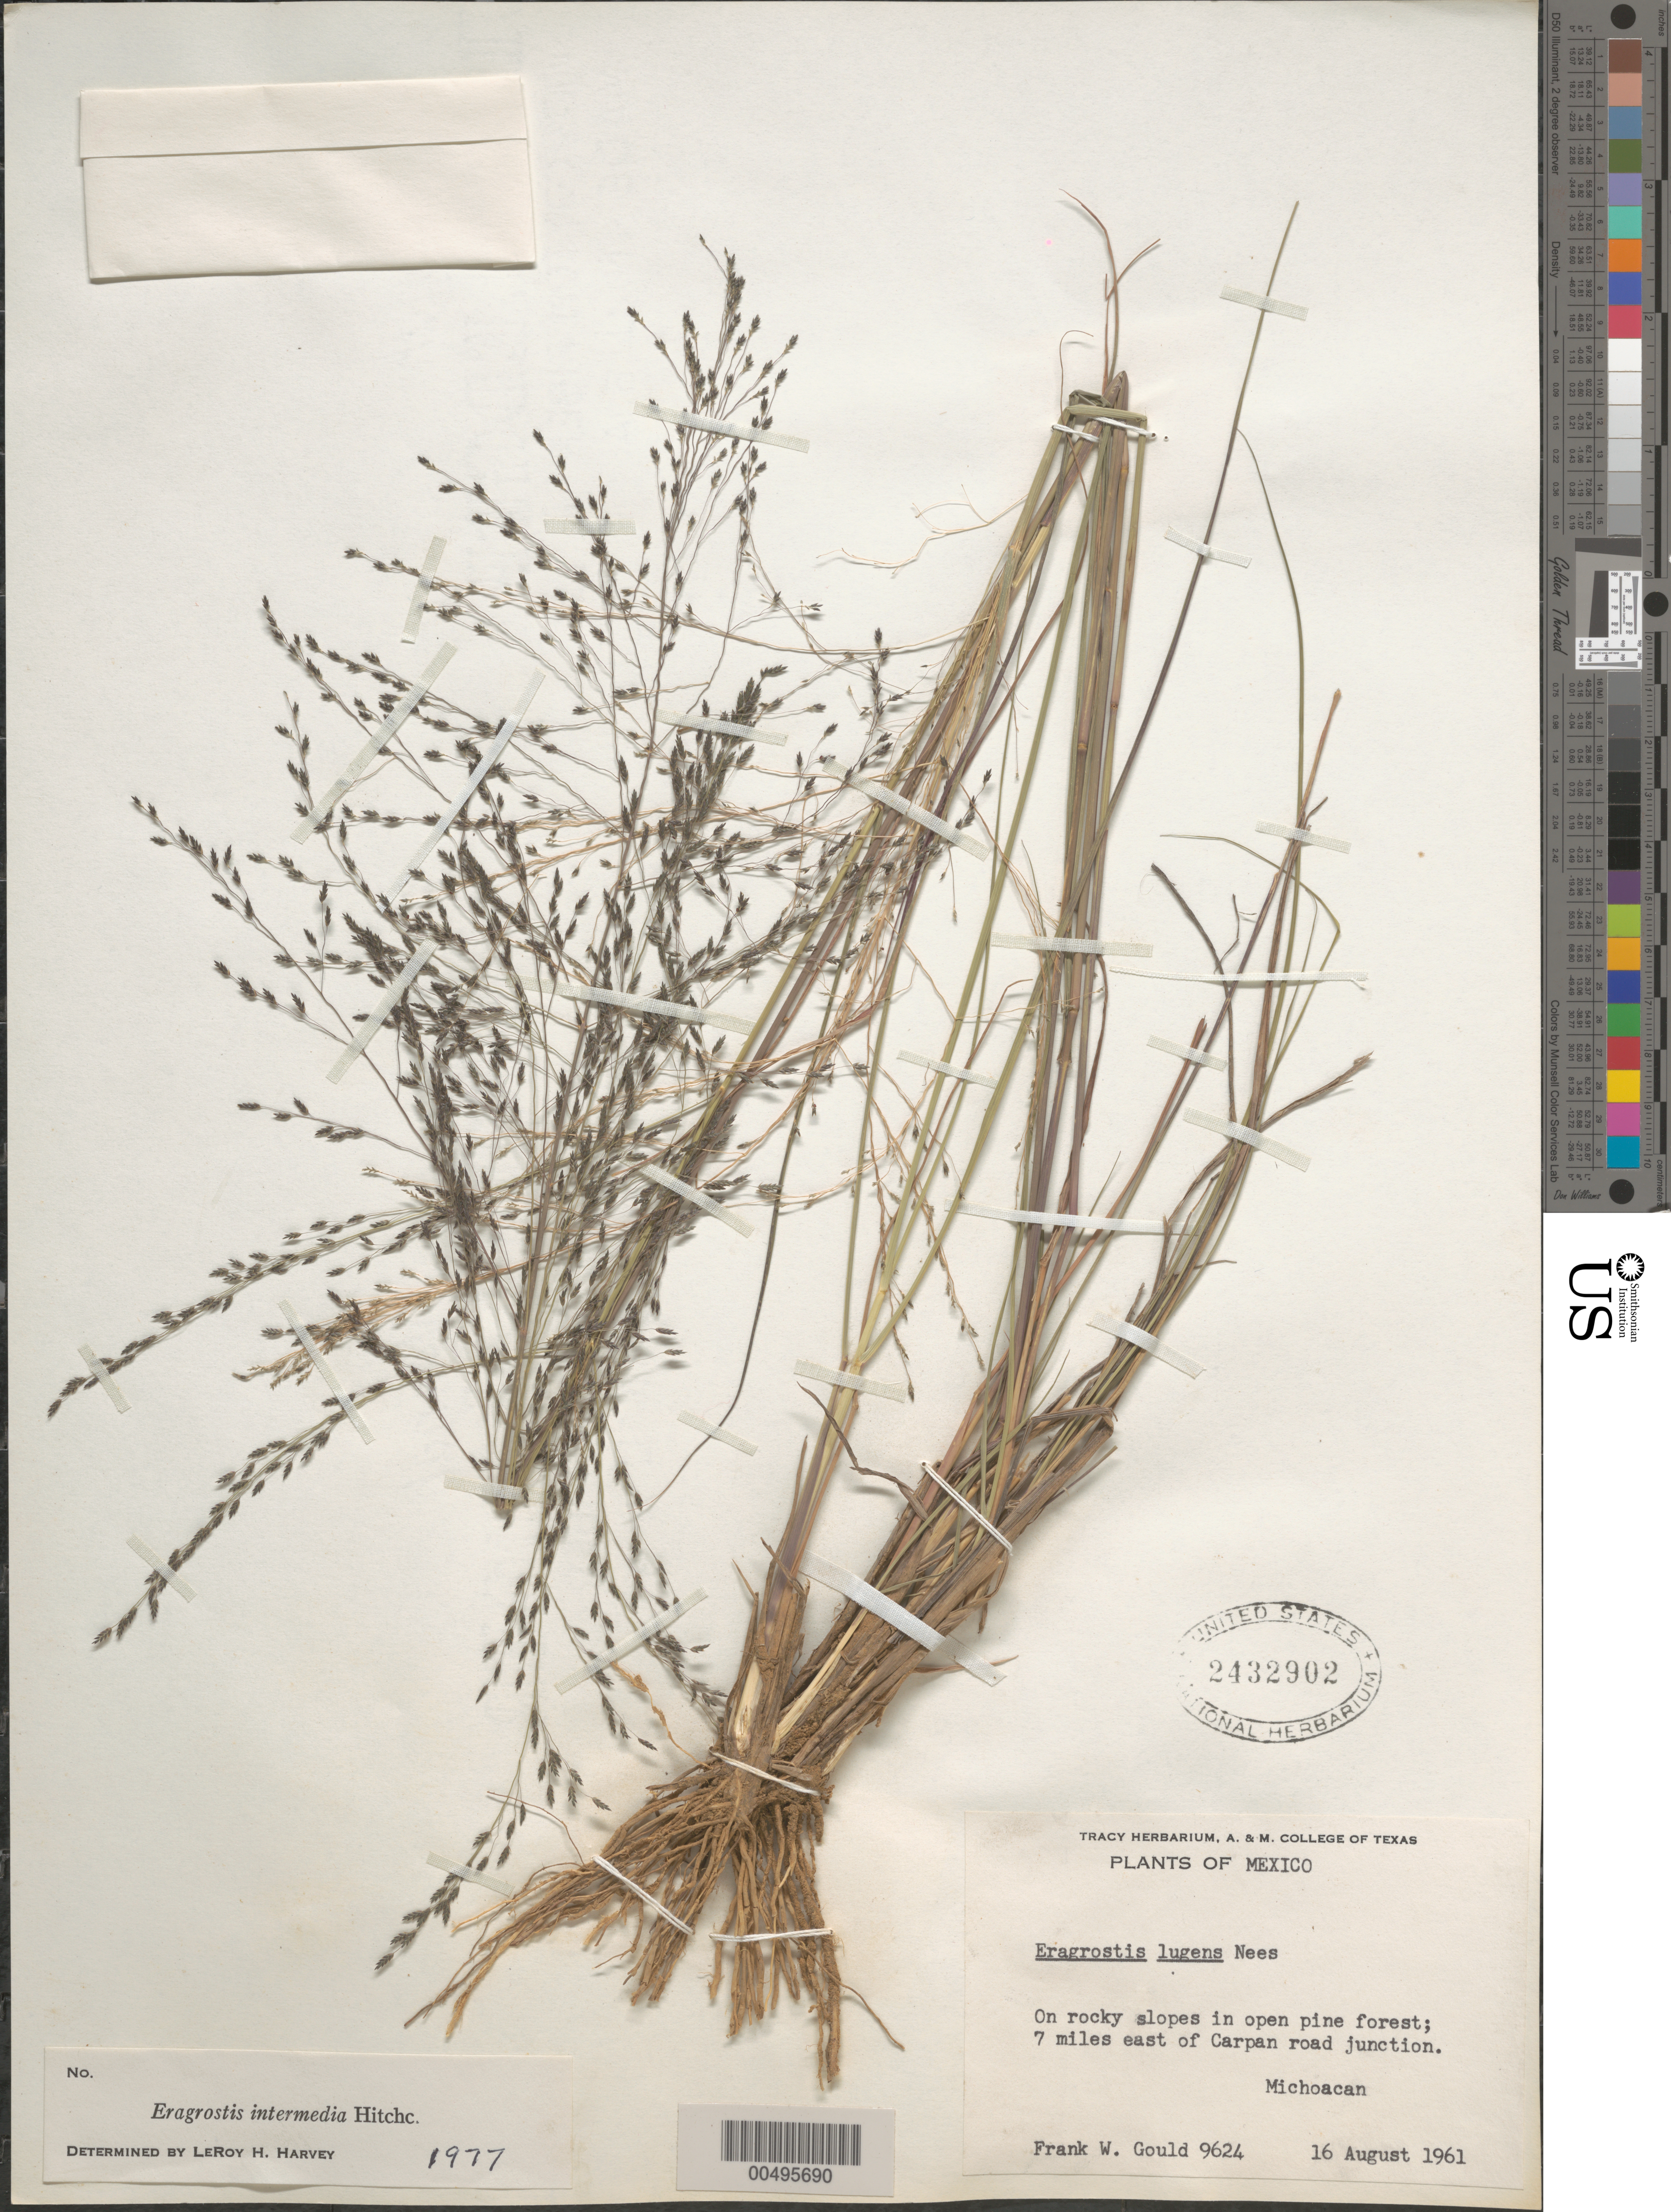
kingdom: Plantae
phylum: Tracheophyta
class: Liliopsida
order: Poales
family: Poaceae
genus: Eragrostis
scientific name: Eragrostis intermedia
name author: Hitchc.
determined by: Harvey, L. H.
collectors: F. W. Gould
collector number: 9624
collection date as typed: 16 Aug 1961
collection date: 1961-08-16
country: Mexico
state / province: Michoacán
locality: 7 mi E of Carpan Rd junction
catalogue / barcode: US 2432902